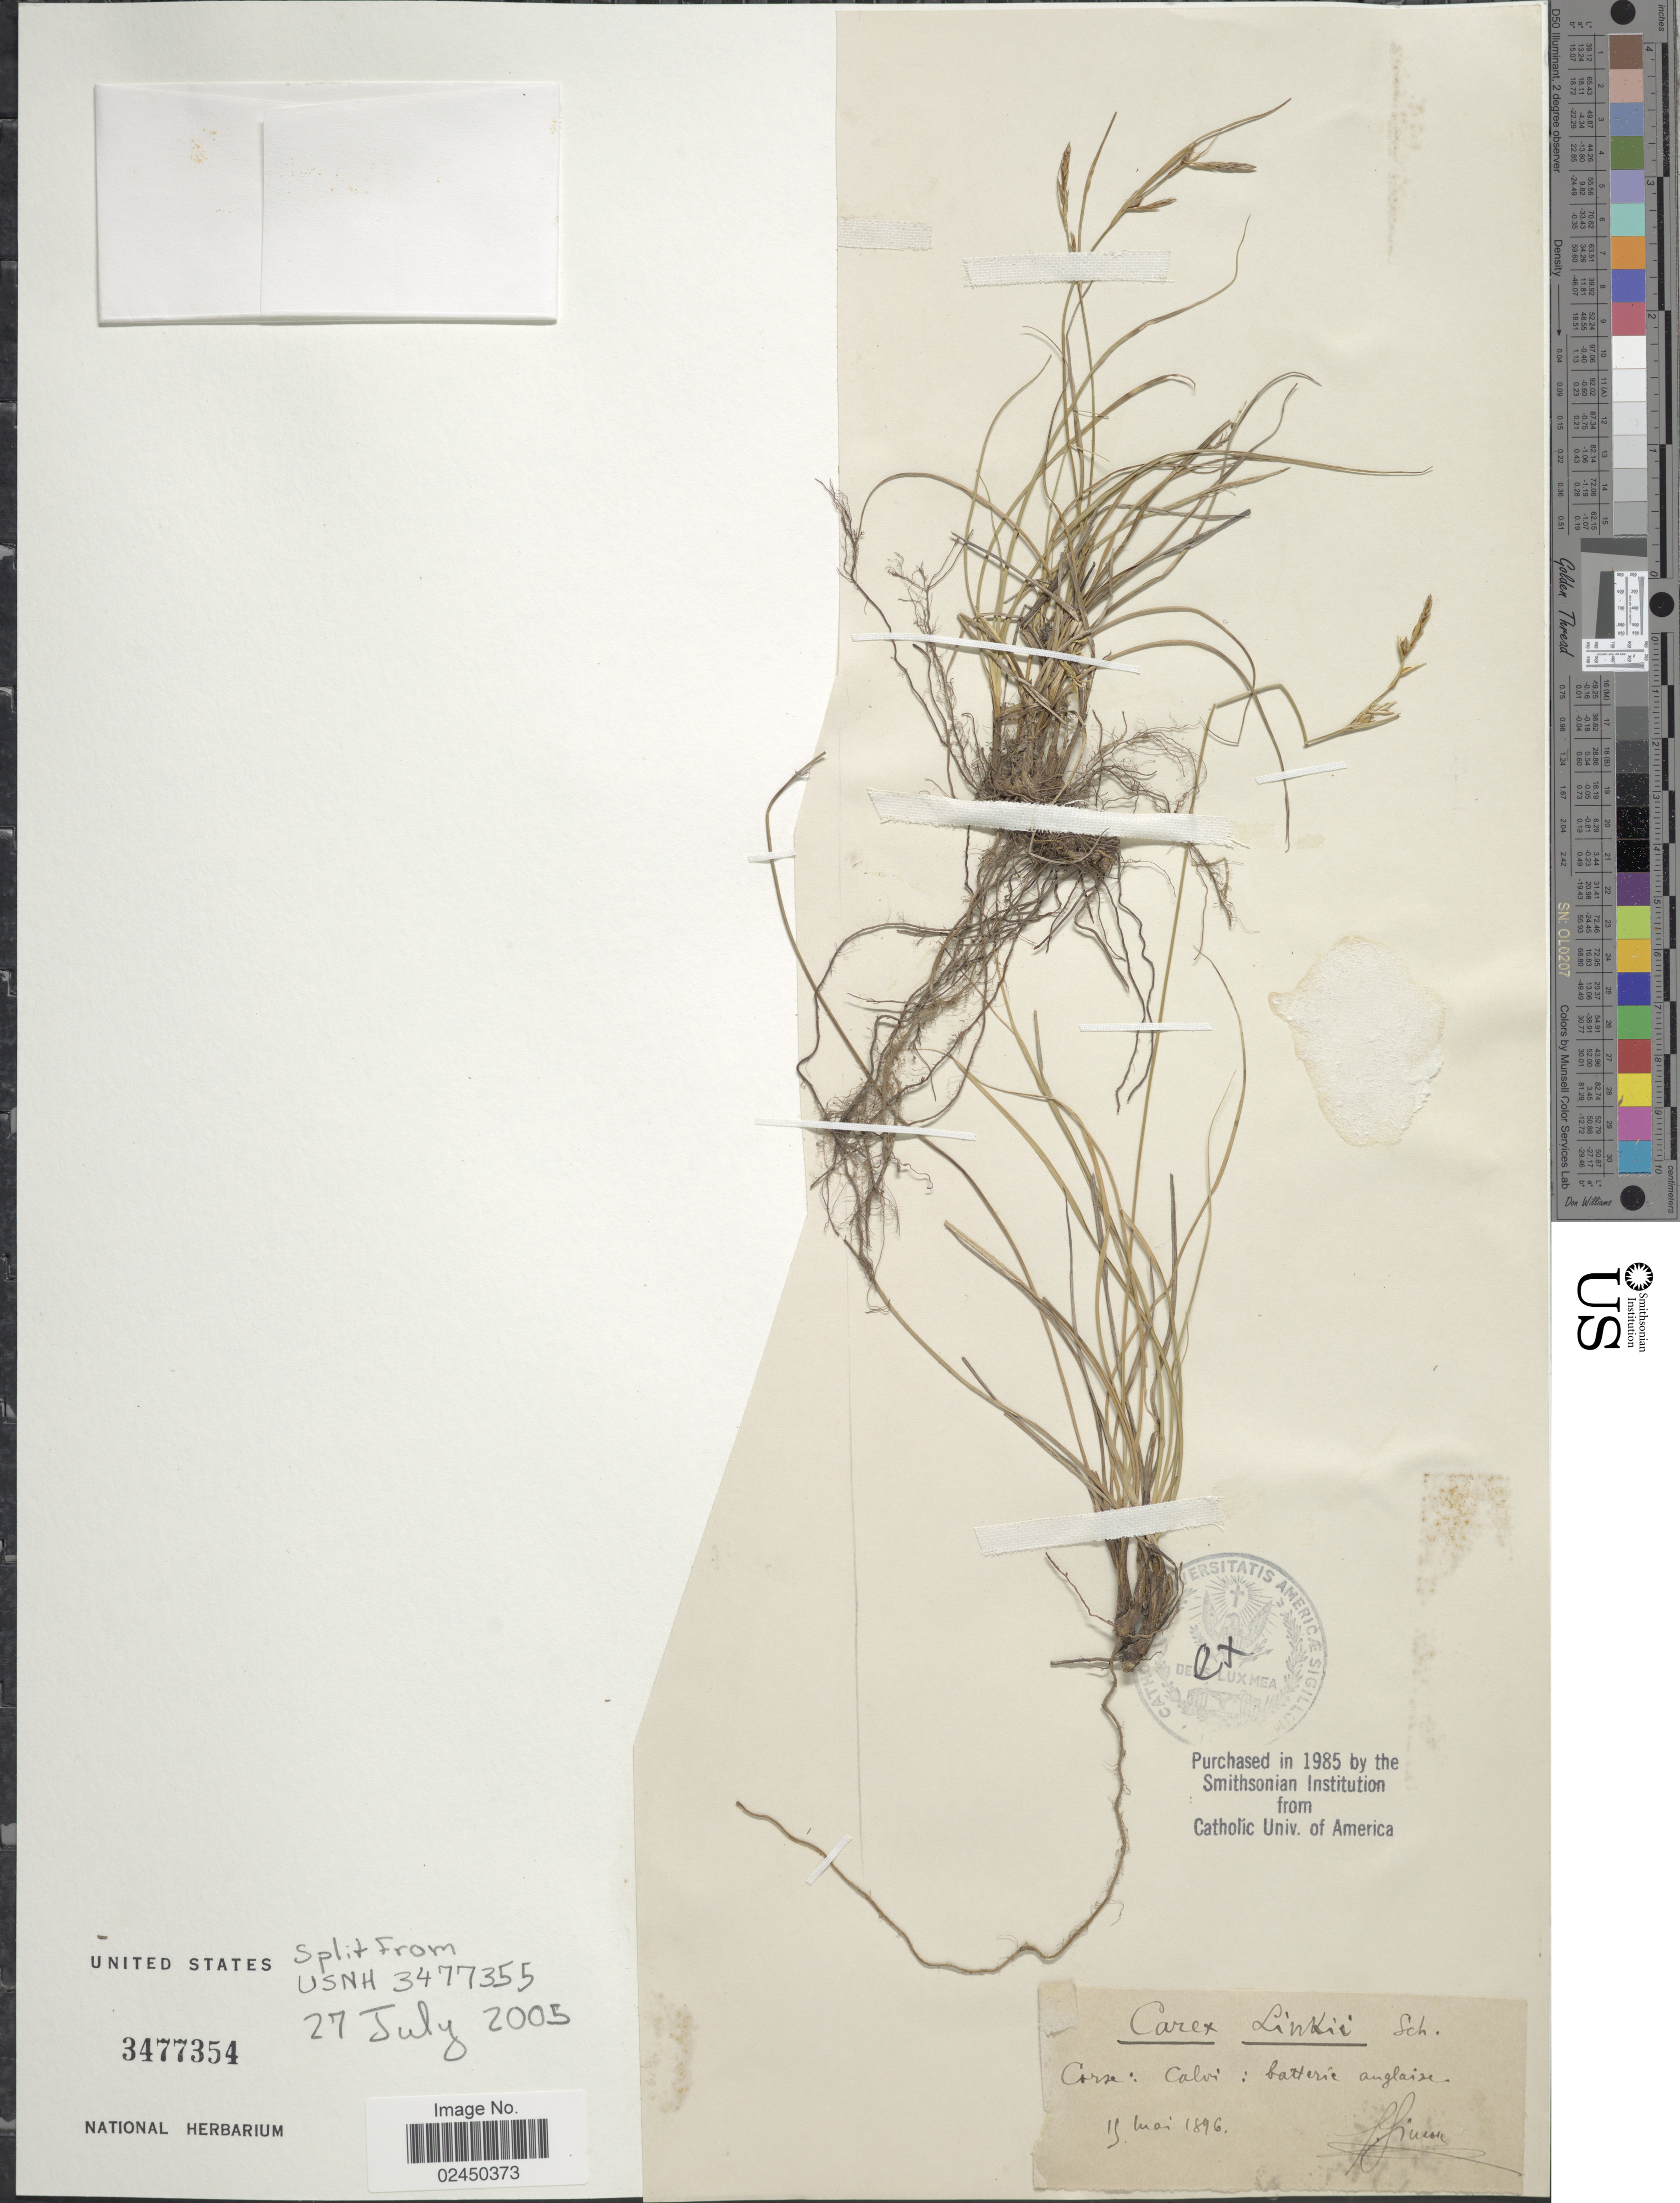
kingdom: Plantae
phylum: Tracheophyta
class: Liliopsida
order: Poales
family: Cyperaceae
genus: Carex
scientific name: Carex distachya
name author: Desf.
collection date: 1896-05-11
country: France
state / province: Corsica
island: Corse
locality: Corse, Calvi, Catherie angloise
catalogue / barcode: US 3477354